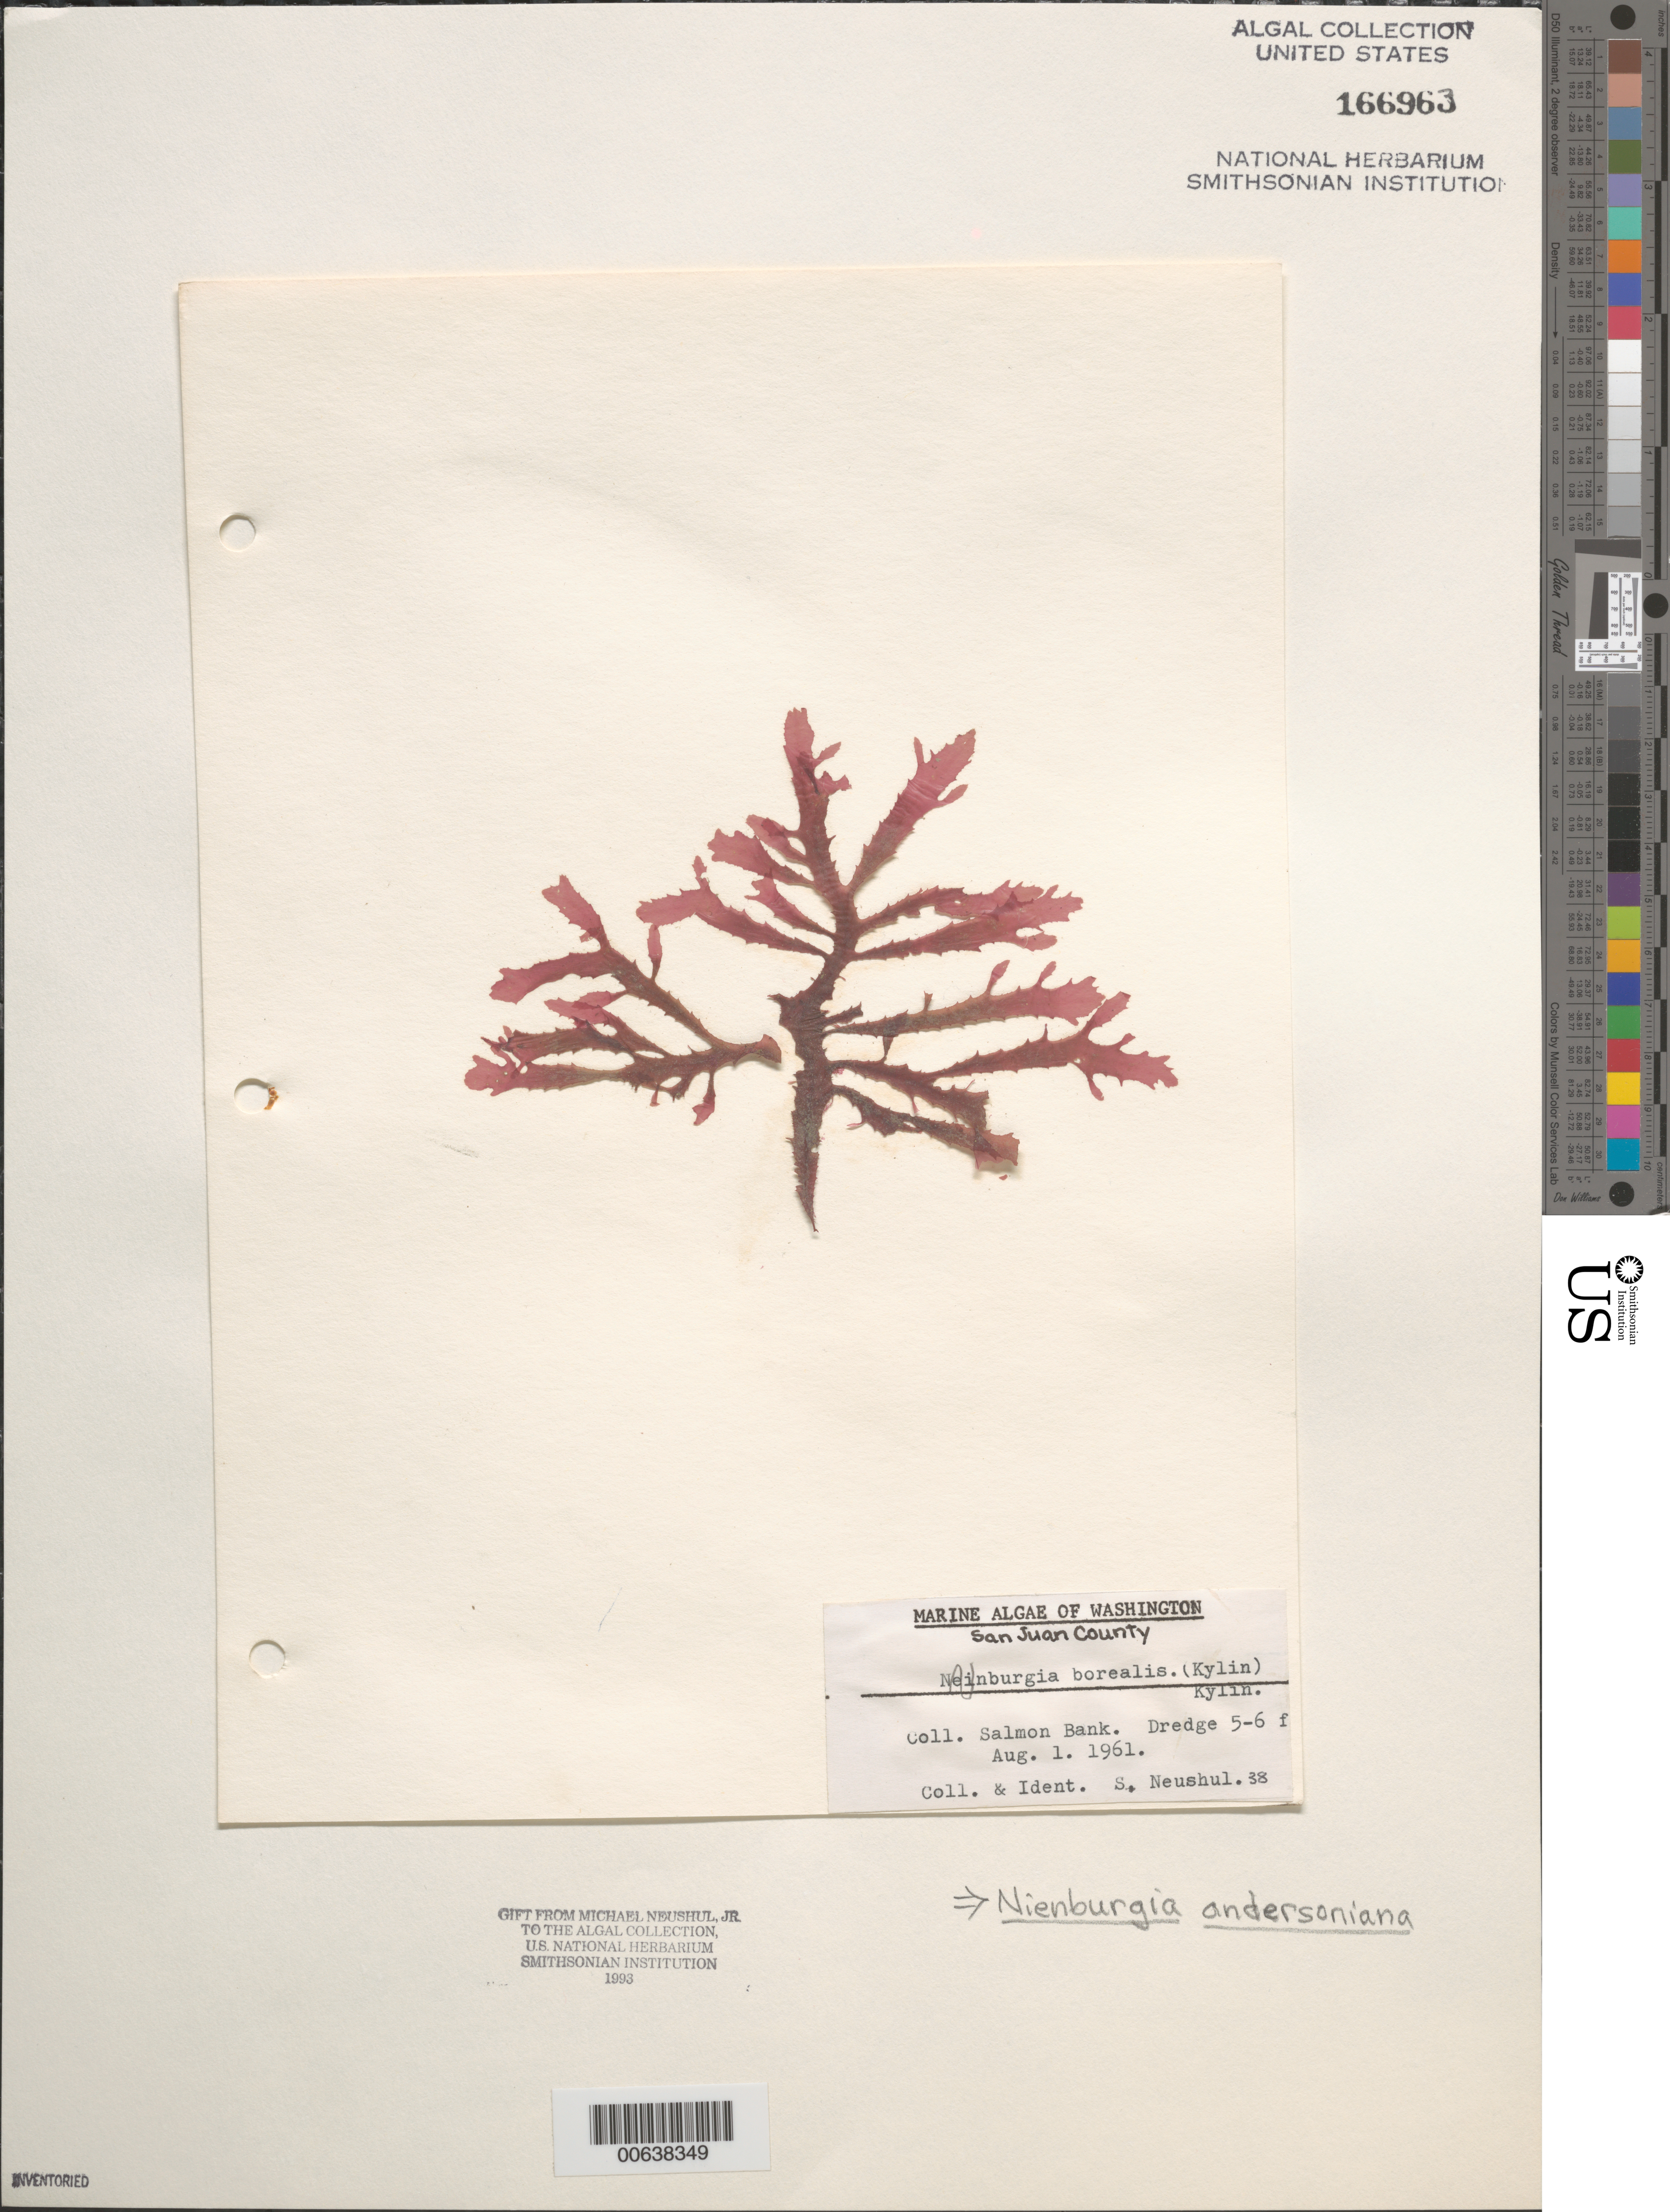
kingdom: Plantae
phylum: Rhodophyta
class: Florideophyceae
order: Ceramiales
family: Delesseriaceae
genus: Nienburgia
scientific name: Nienburgia andersoniana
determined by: Neushul, S.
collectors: S. Neushul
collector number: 38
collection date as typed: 01 Aug 1961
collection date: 1961-08-01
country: United States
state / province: Washington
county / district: San Juan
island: San Juan Island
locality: Salmon Bank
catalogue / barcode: US 166963